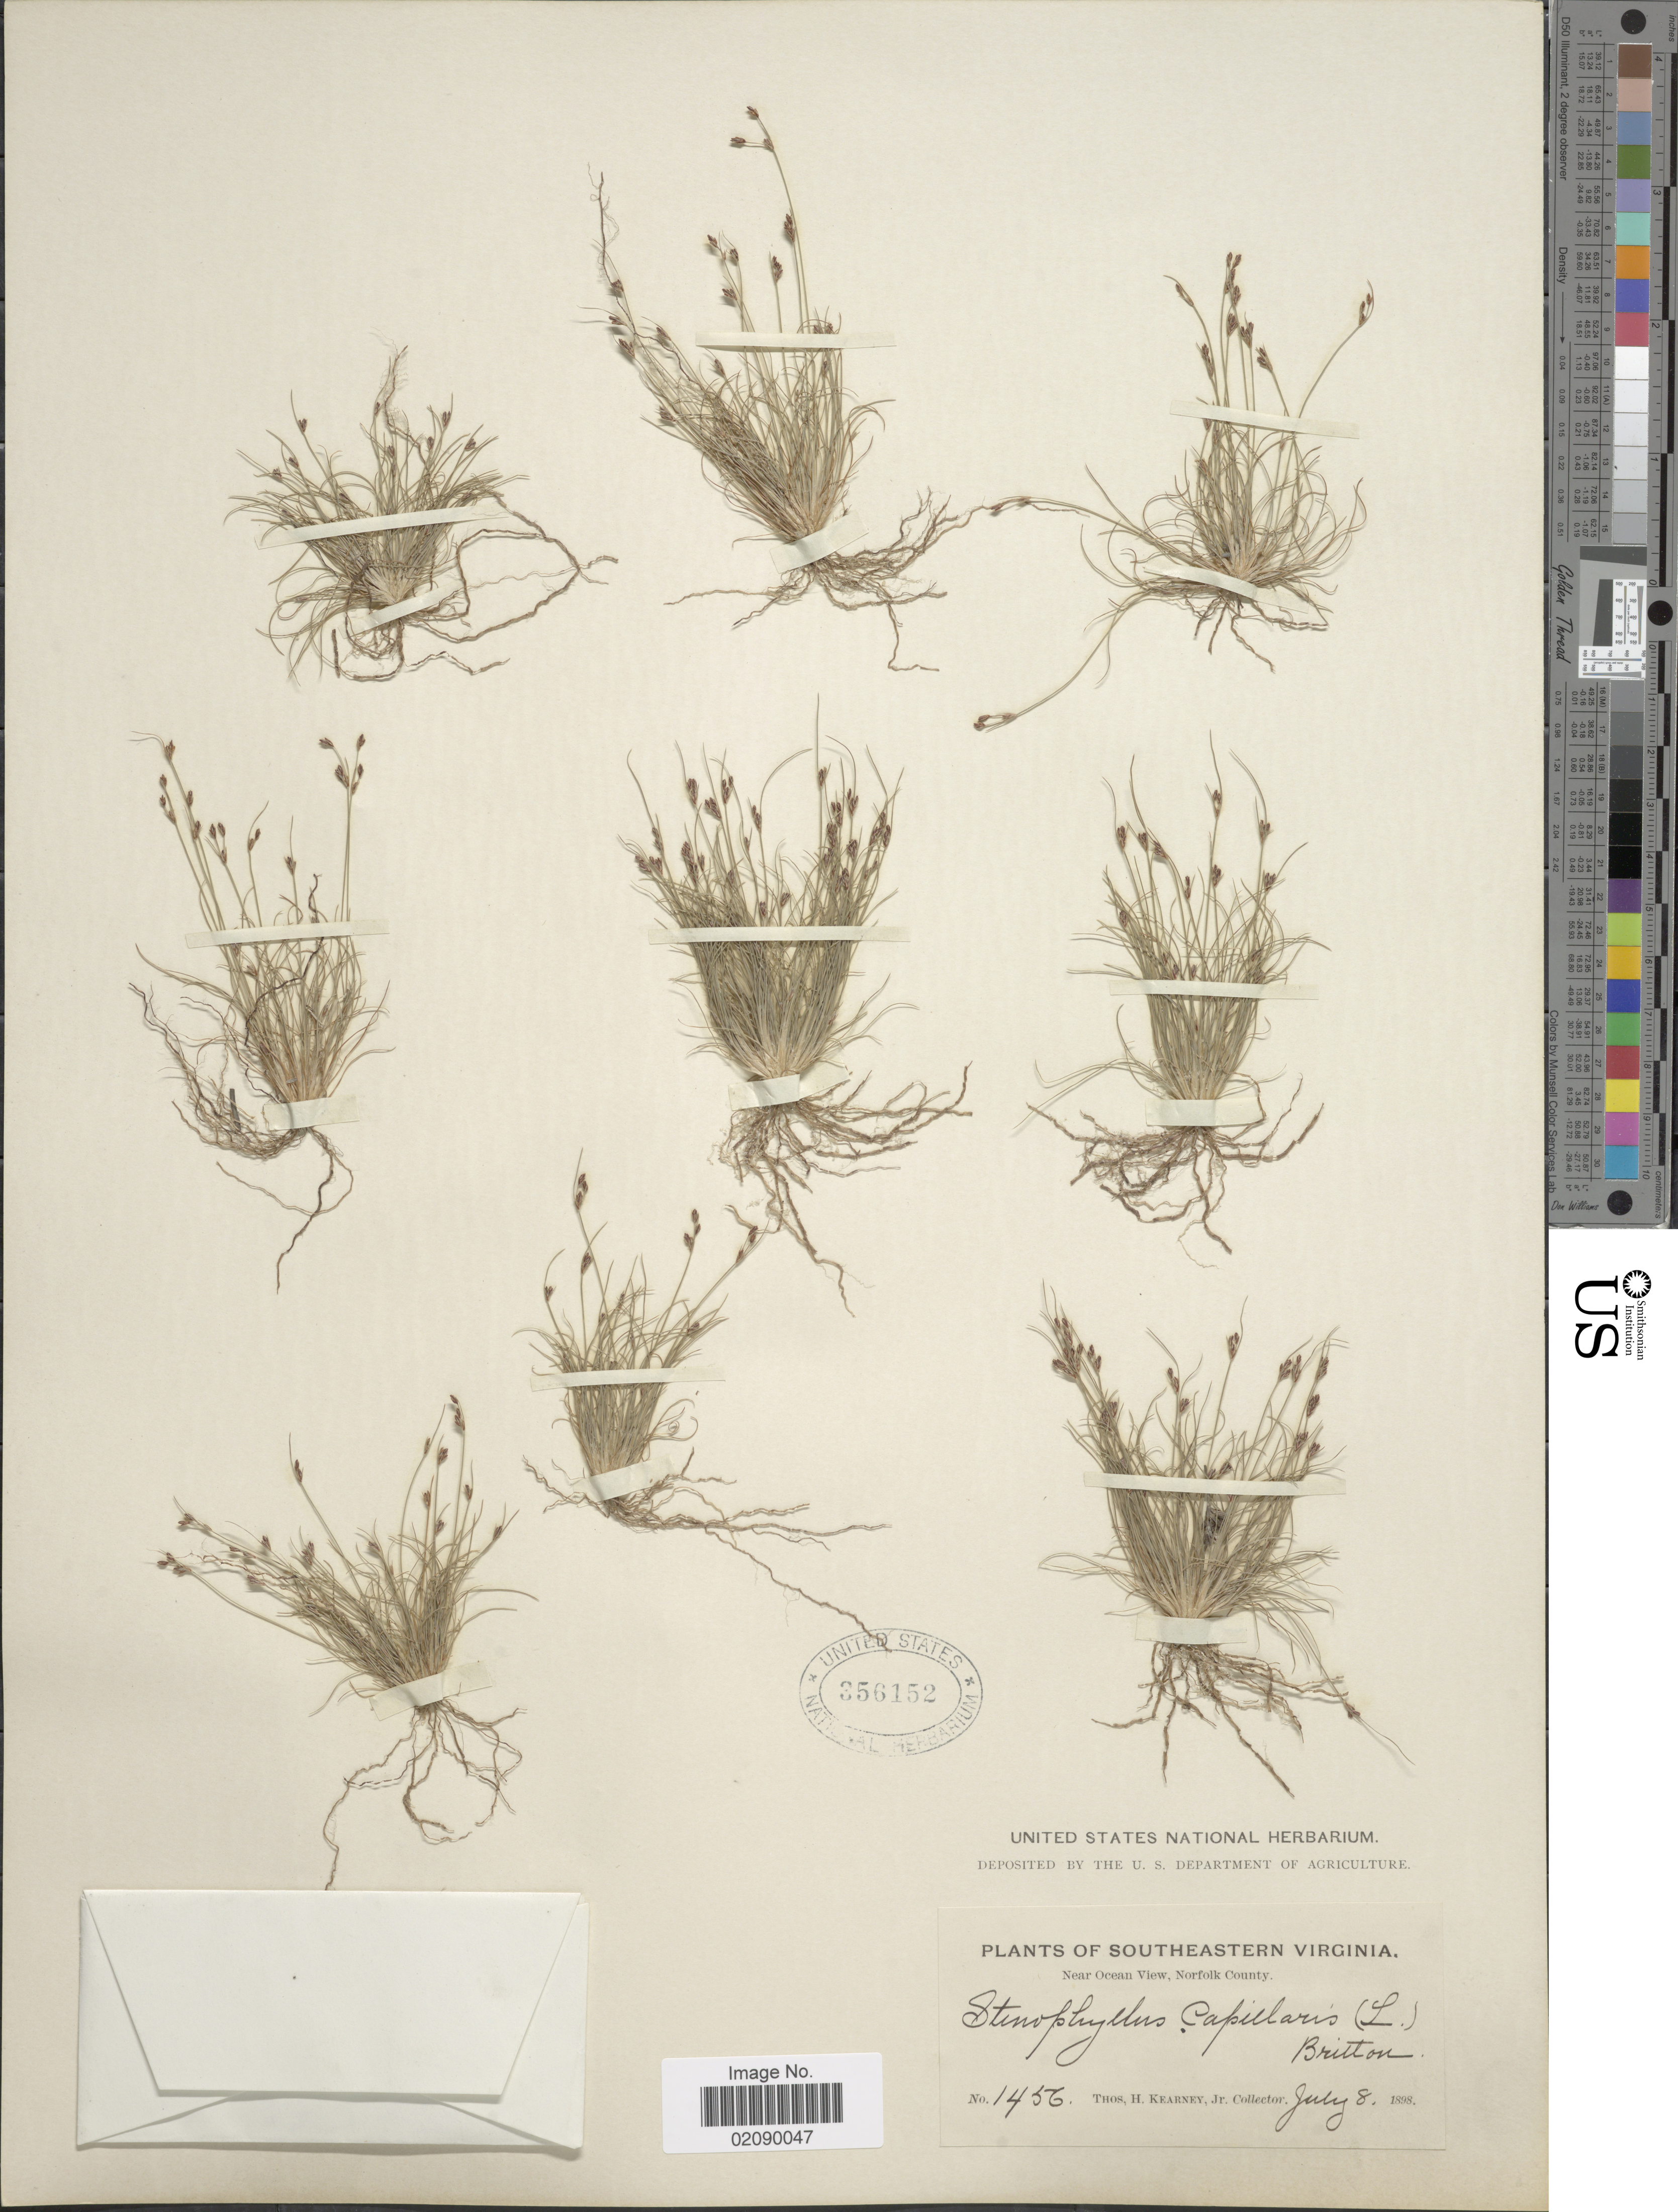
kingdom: Plantae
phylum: Tracheophyta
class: Liliopsida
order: Poales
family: Cyperaceae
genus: Bulbostylis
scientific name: Bulbostylis capillaris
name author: (L.) Kunth ex C.B. Clarke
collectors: T. H. Kearney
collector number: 1456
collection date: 1898-07-08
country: United States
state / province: Virginia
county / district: City of Norfolk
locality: Southeastern Virginia, Near Ocean View, Norfolk County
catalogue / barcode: US 356152